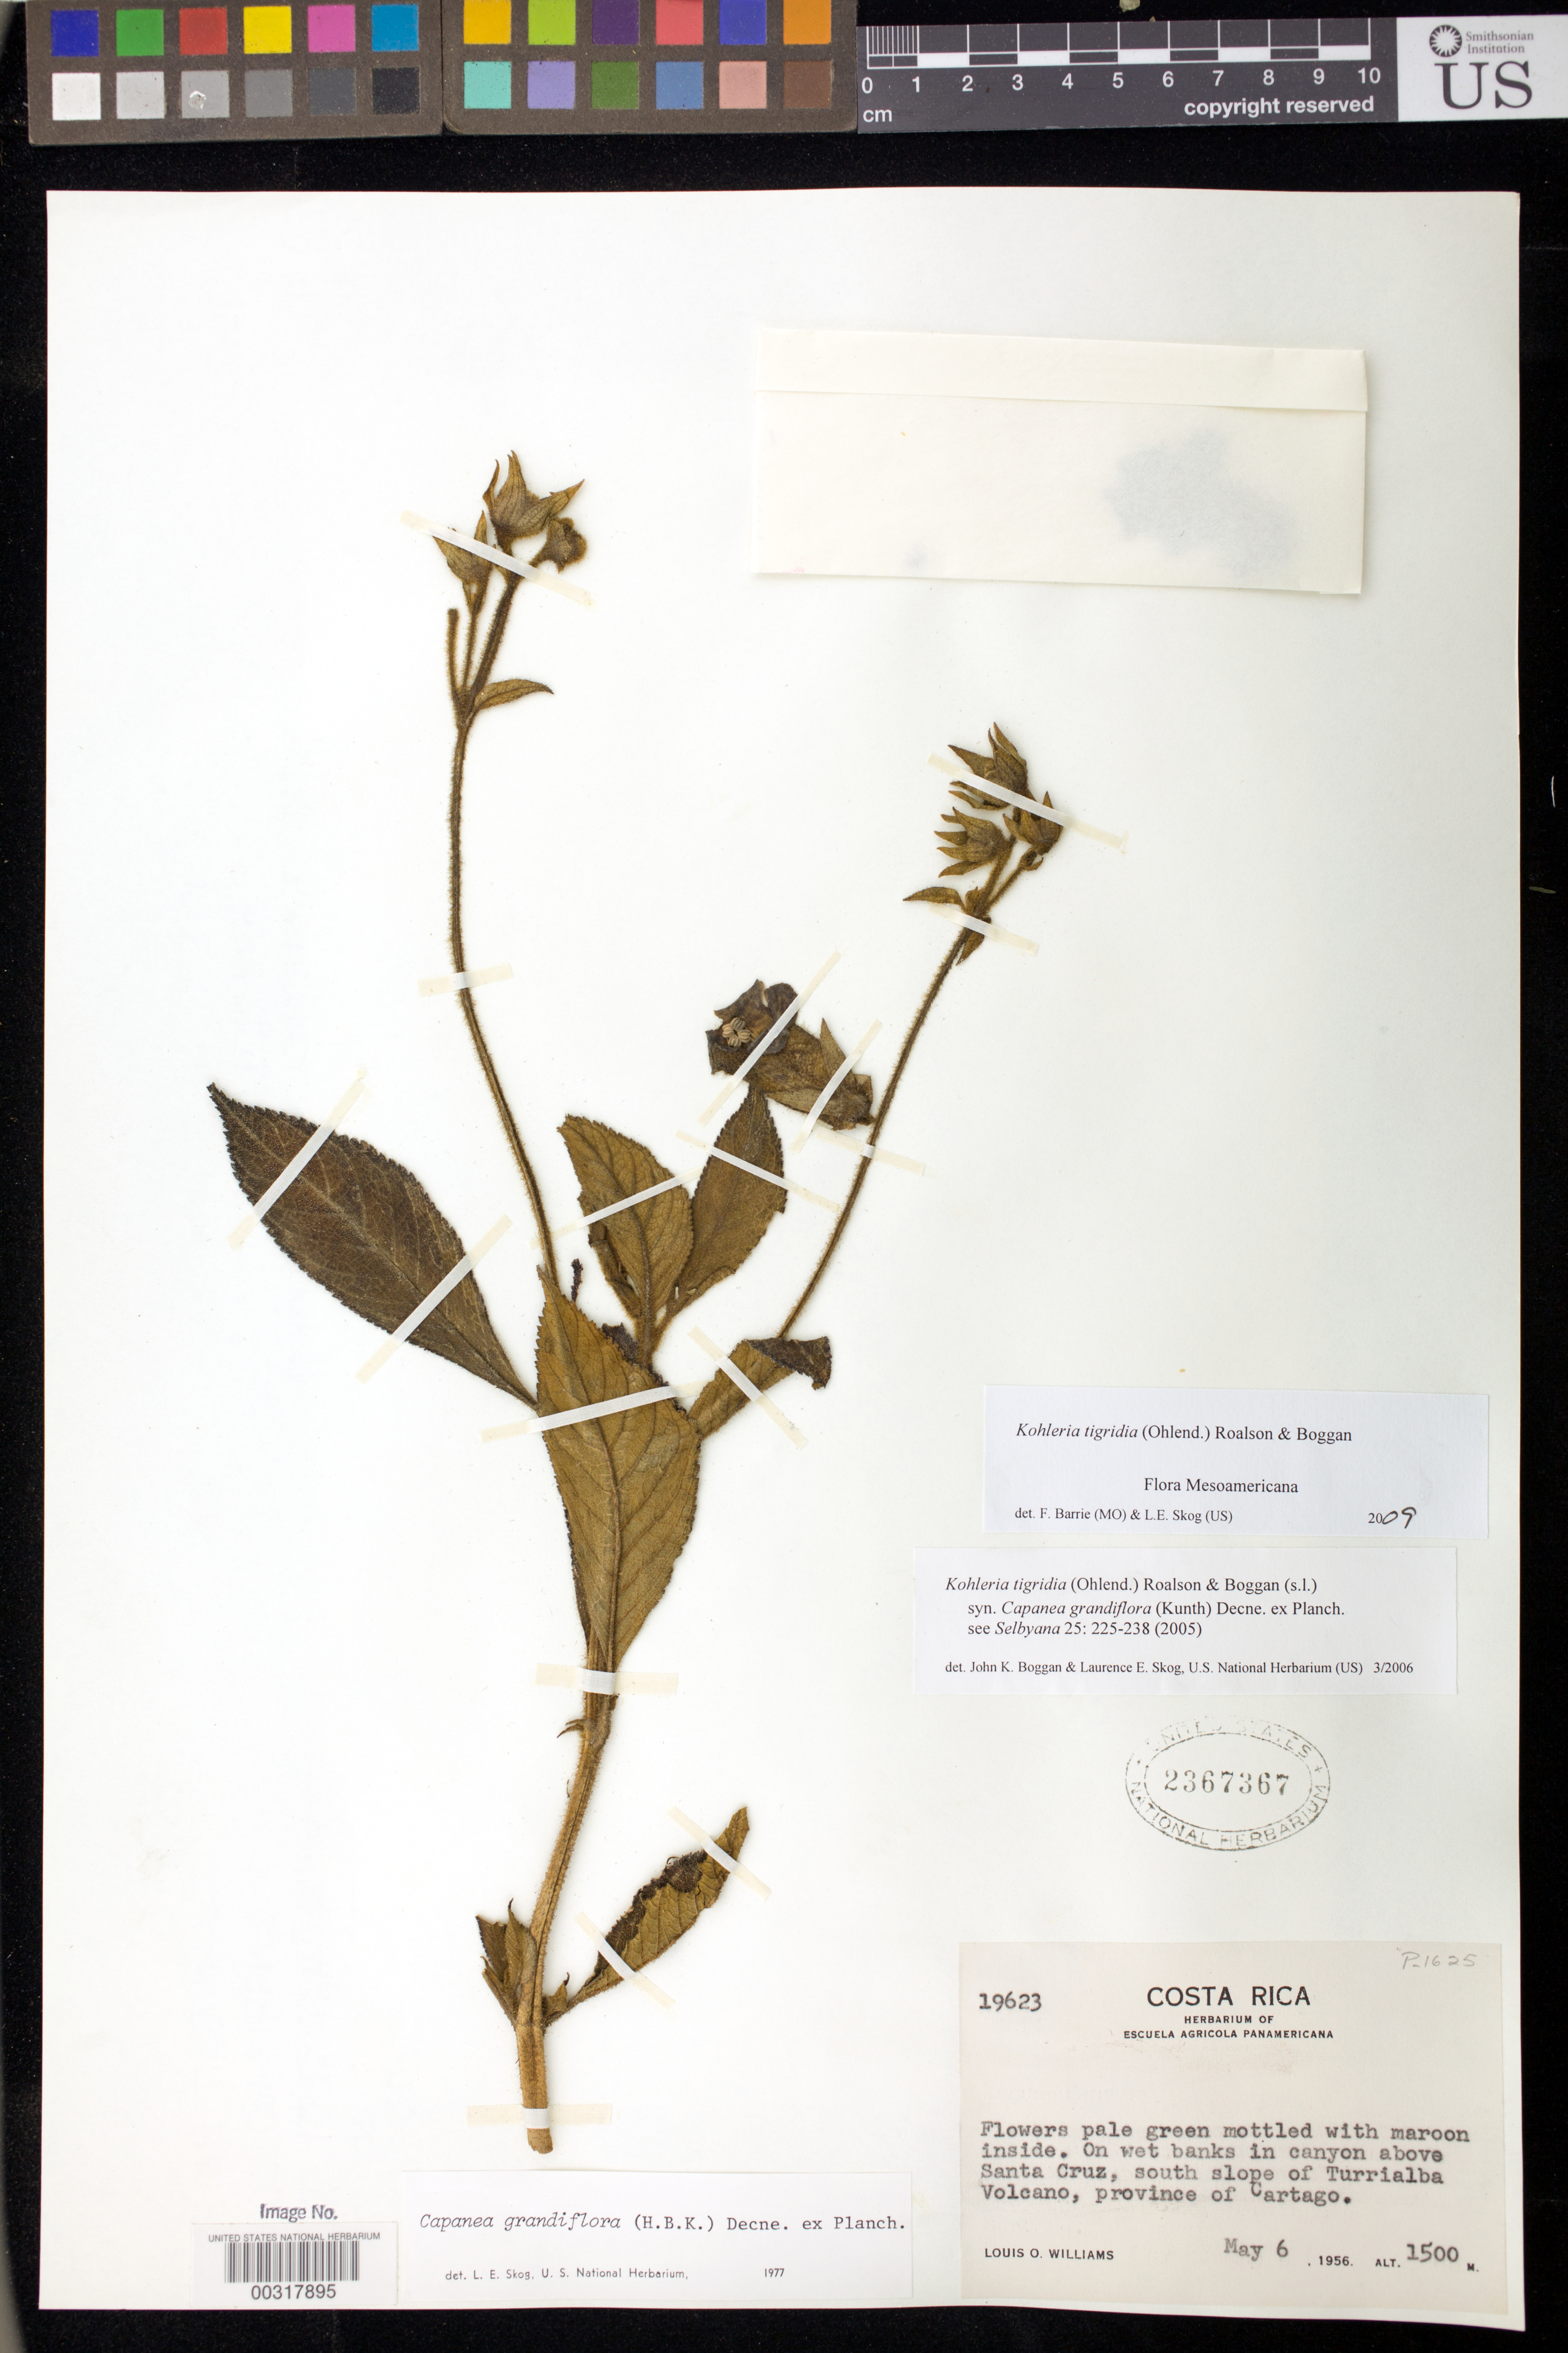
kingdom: Plantae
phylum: Tracheophyta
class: Magnoliopsida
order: Lamiales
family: Gesneriaceae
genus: Kohleria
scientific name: Kohleria tigridia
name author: (Ohlend.) Roalson & Boggan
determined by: Boggan, J. K.; Skog, L. E.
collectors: L. O. Williams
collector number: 19623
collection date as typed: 06 May 1956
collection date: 1956-05-06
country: Costa Rica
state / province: Cartago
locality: Above Santa Cruz, south slope of Turrialba Volcano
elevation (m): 1500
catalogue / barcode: US 2367367